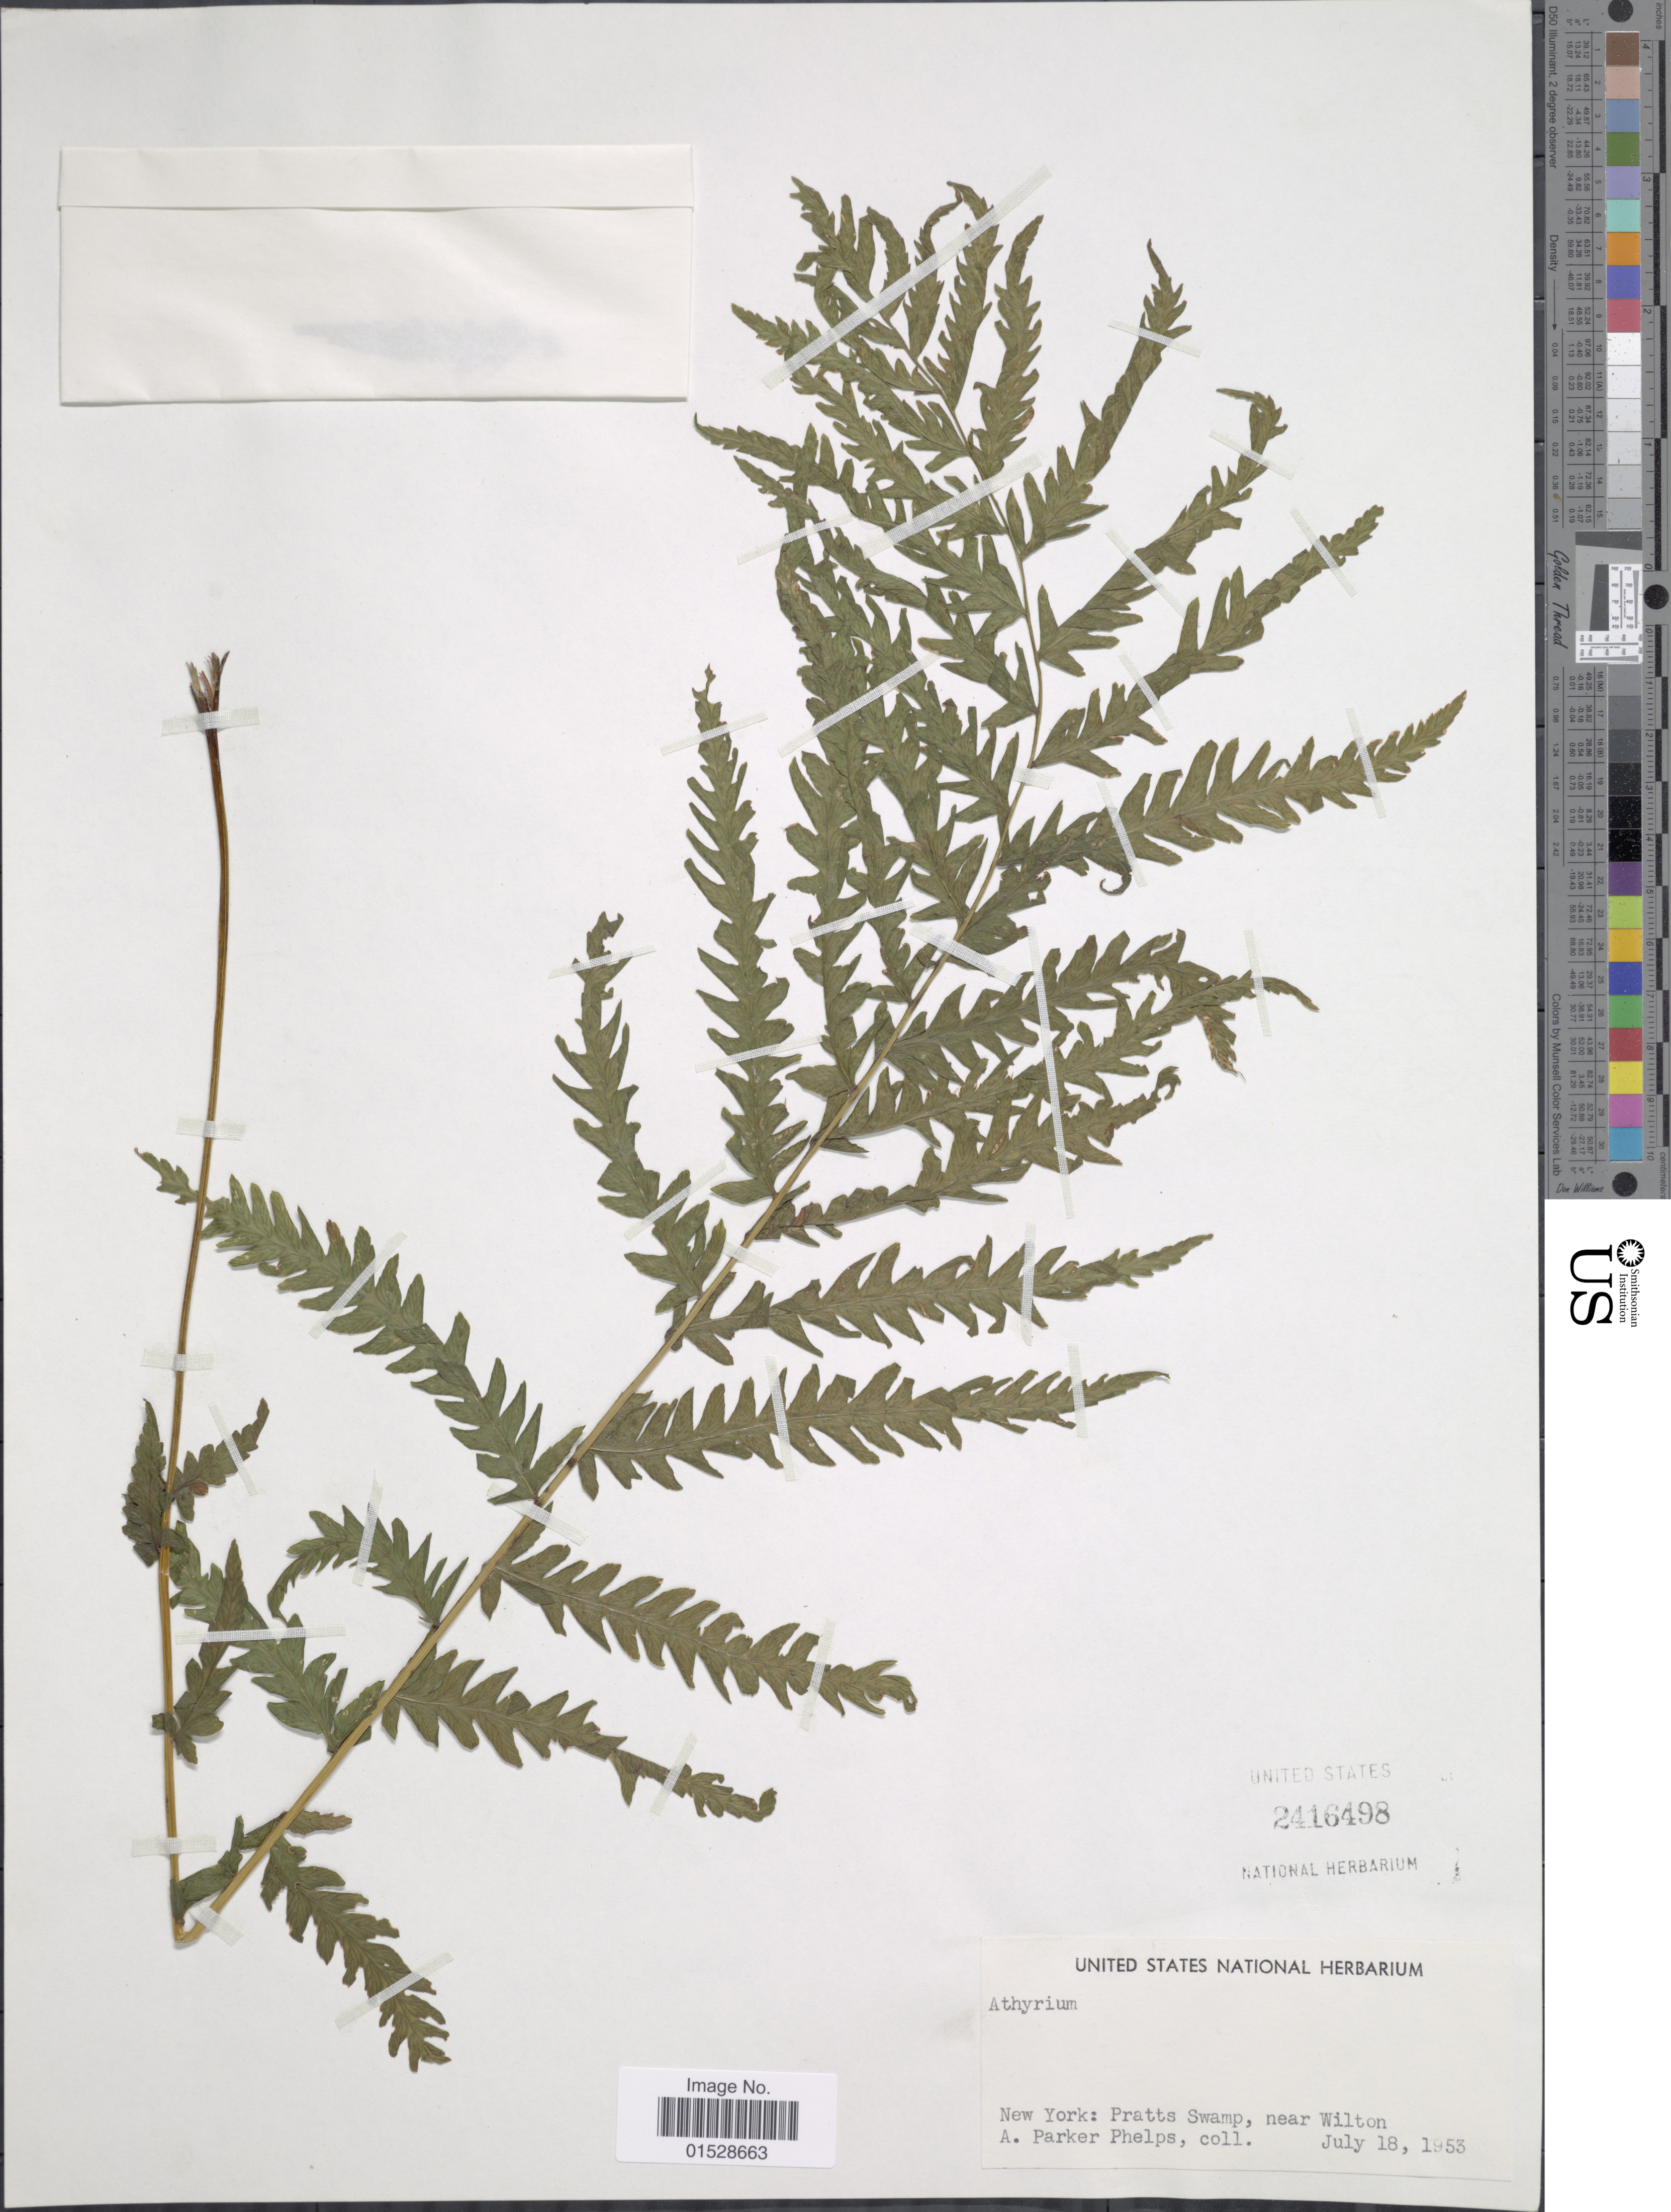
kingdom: Plantae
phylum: Tracheophyta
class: Polypodiopsida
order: Polypodiales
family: Athyriaceae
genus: Deparia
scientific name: Deparia acrostichoides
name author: (Sw.) M. Kato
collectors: A. Phelps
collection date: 1953-07-18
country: United States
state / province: New York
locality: New York: Pratts Swamp, near Wilton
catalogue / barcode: US 2416498